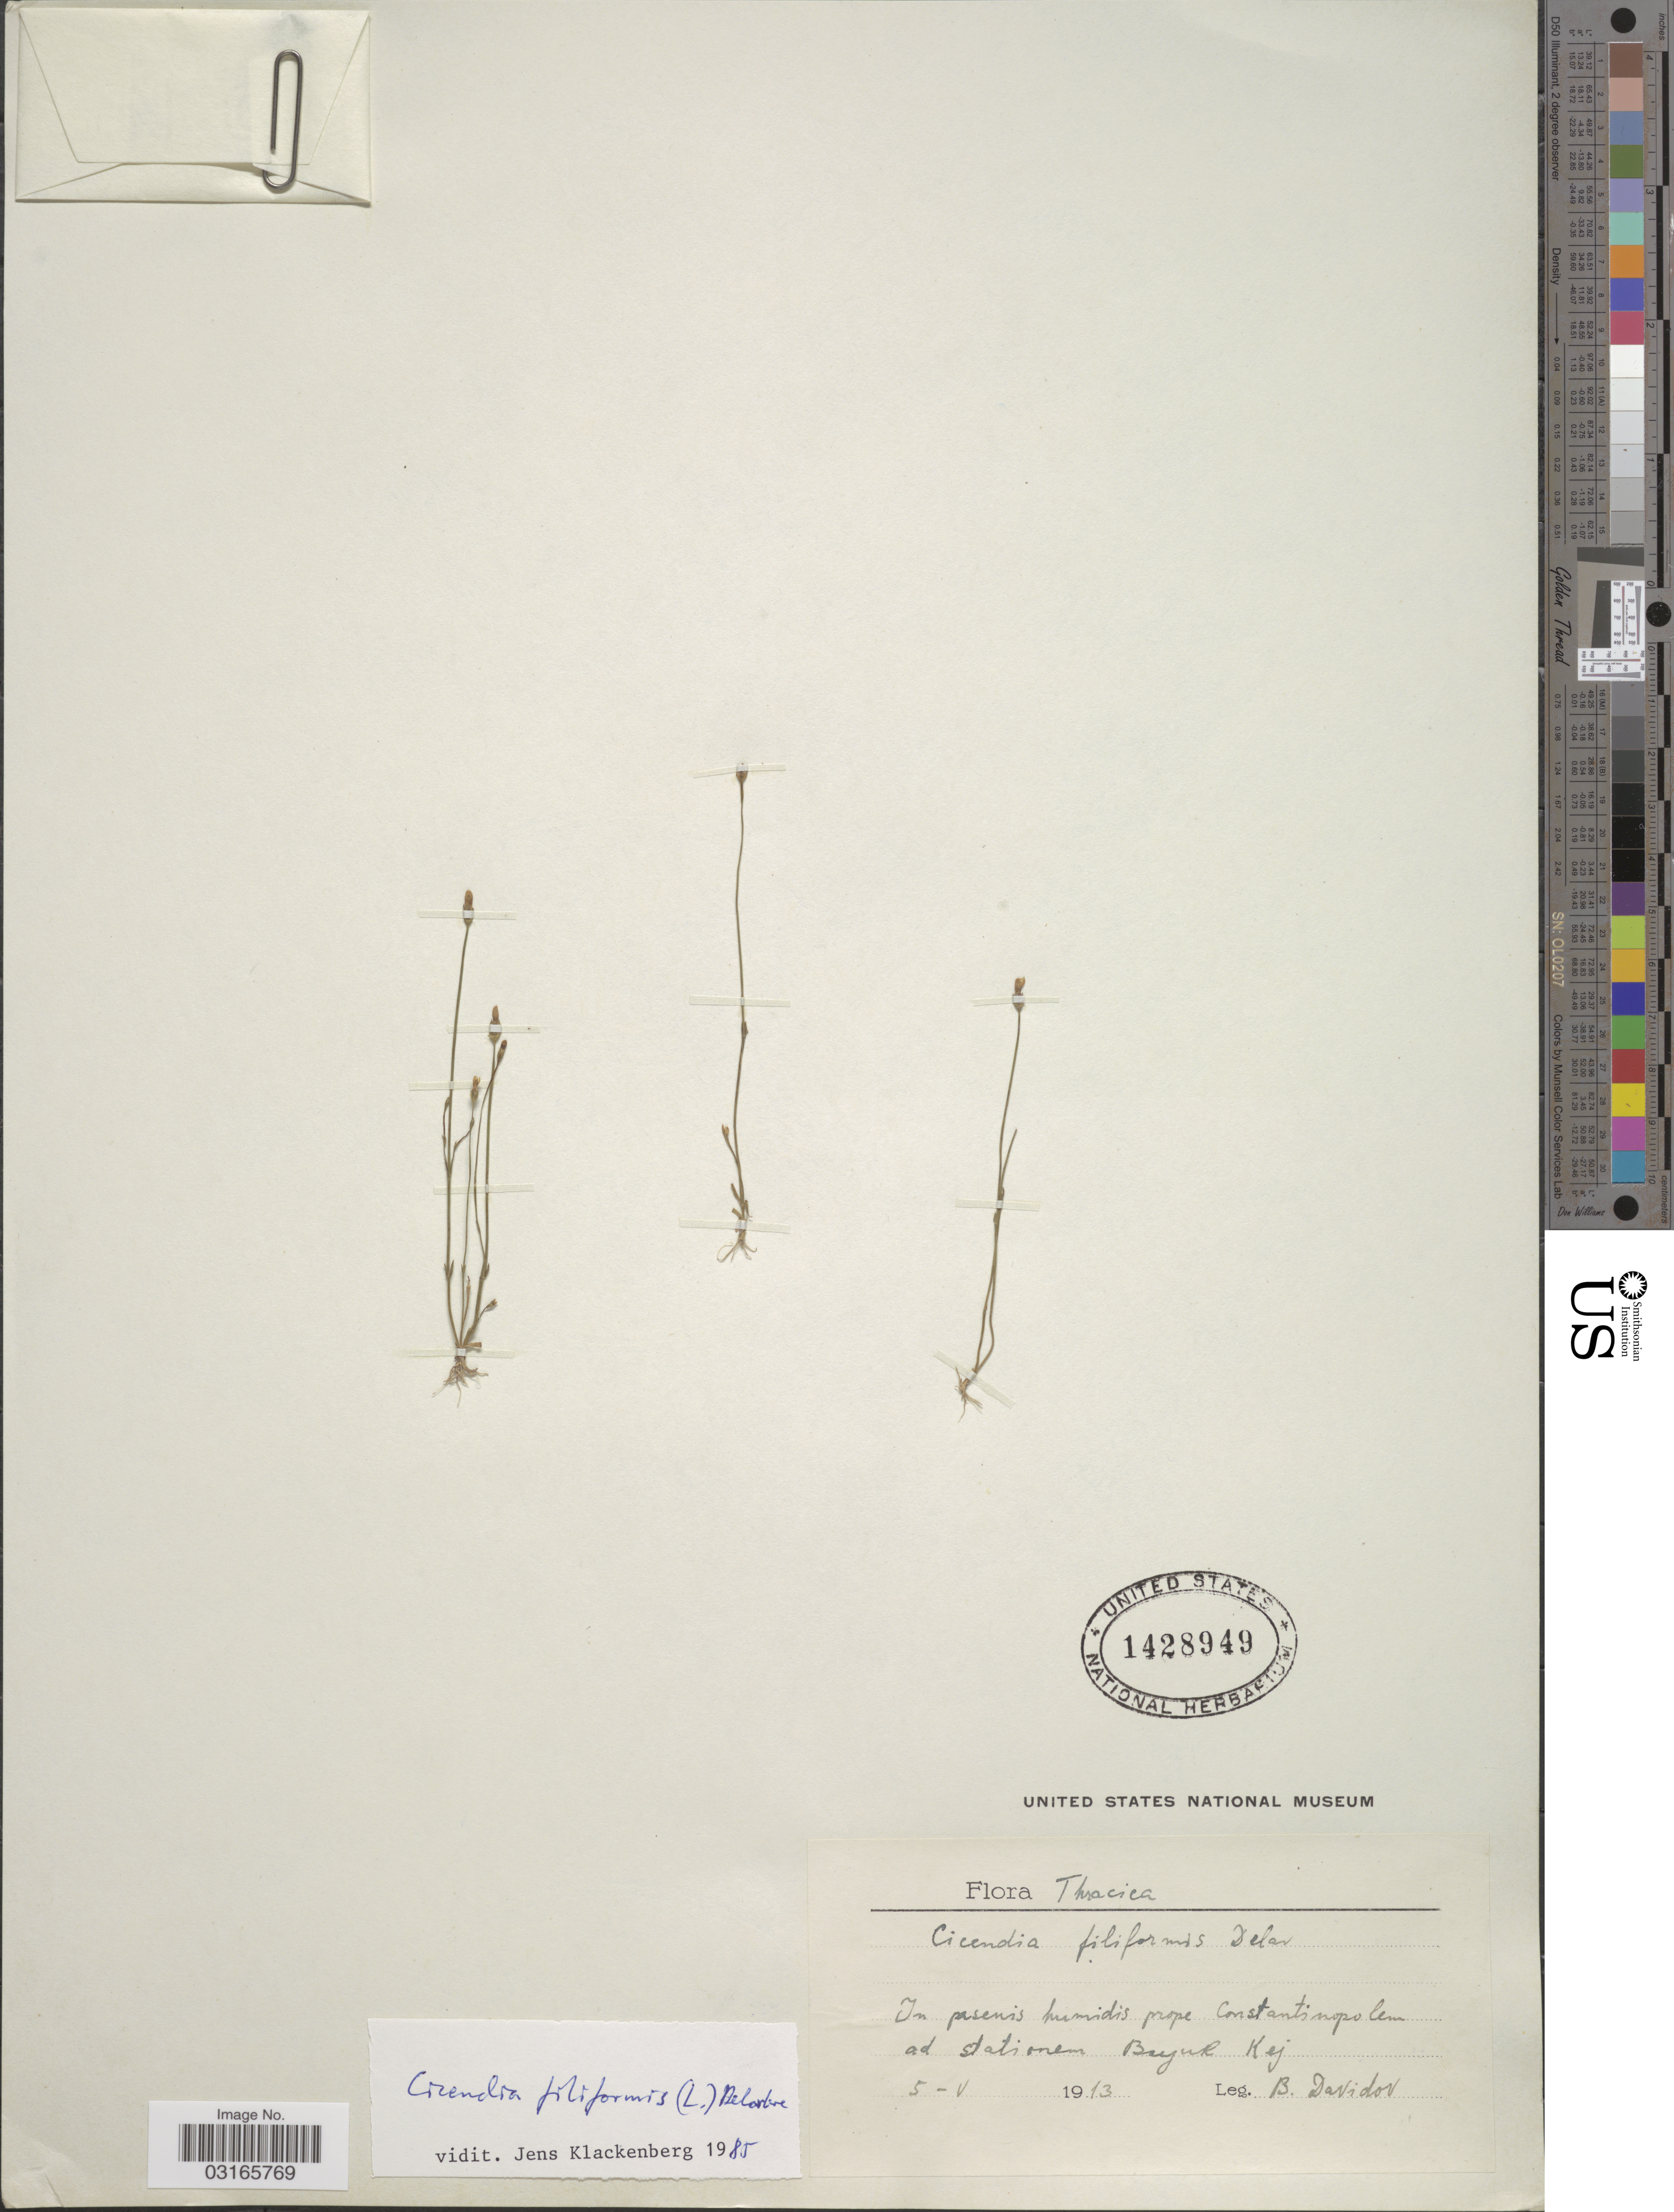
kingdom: Plantae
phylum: Tracheophyta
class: Magnoliopsida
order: Gentianales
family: Gentianaceae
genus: Cicendia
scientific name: Cicendia filiformis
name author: (L.) Delarbre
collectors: B. Davidov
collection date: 1913-05-05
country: Turkey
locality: Thracica. In pasenis humidis prope Constantinopolem ad stationem Bruyk Kej. [interpreted]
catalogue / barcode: US 1428949